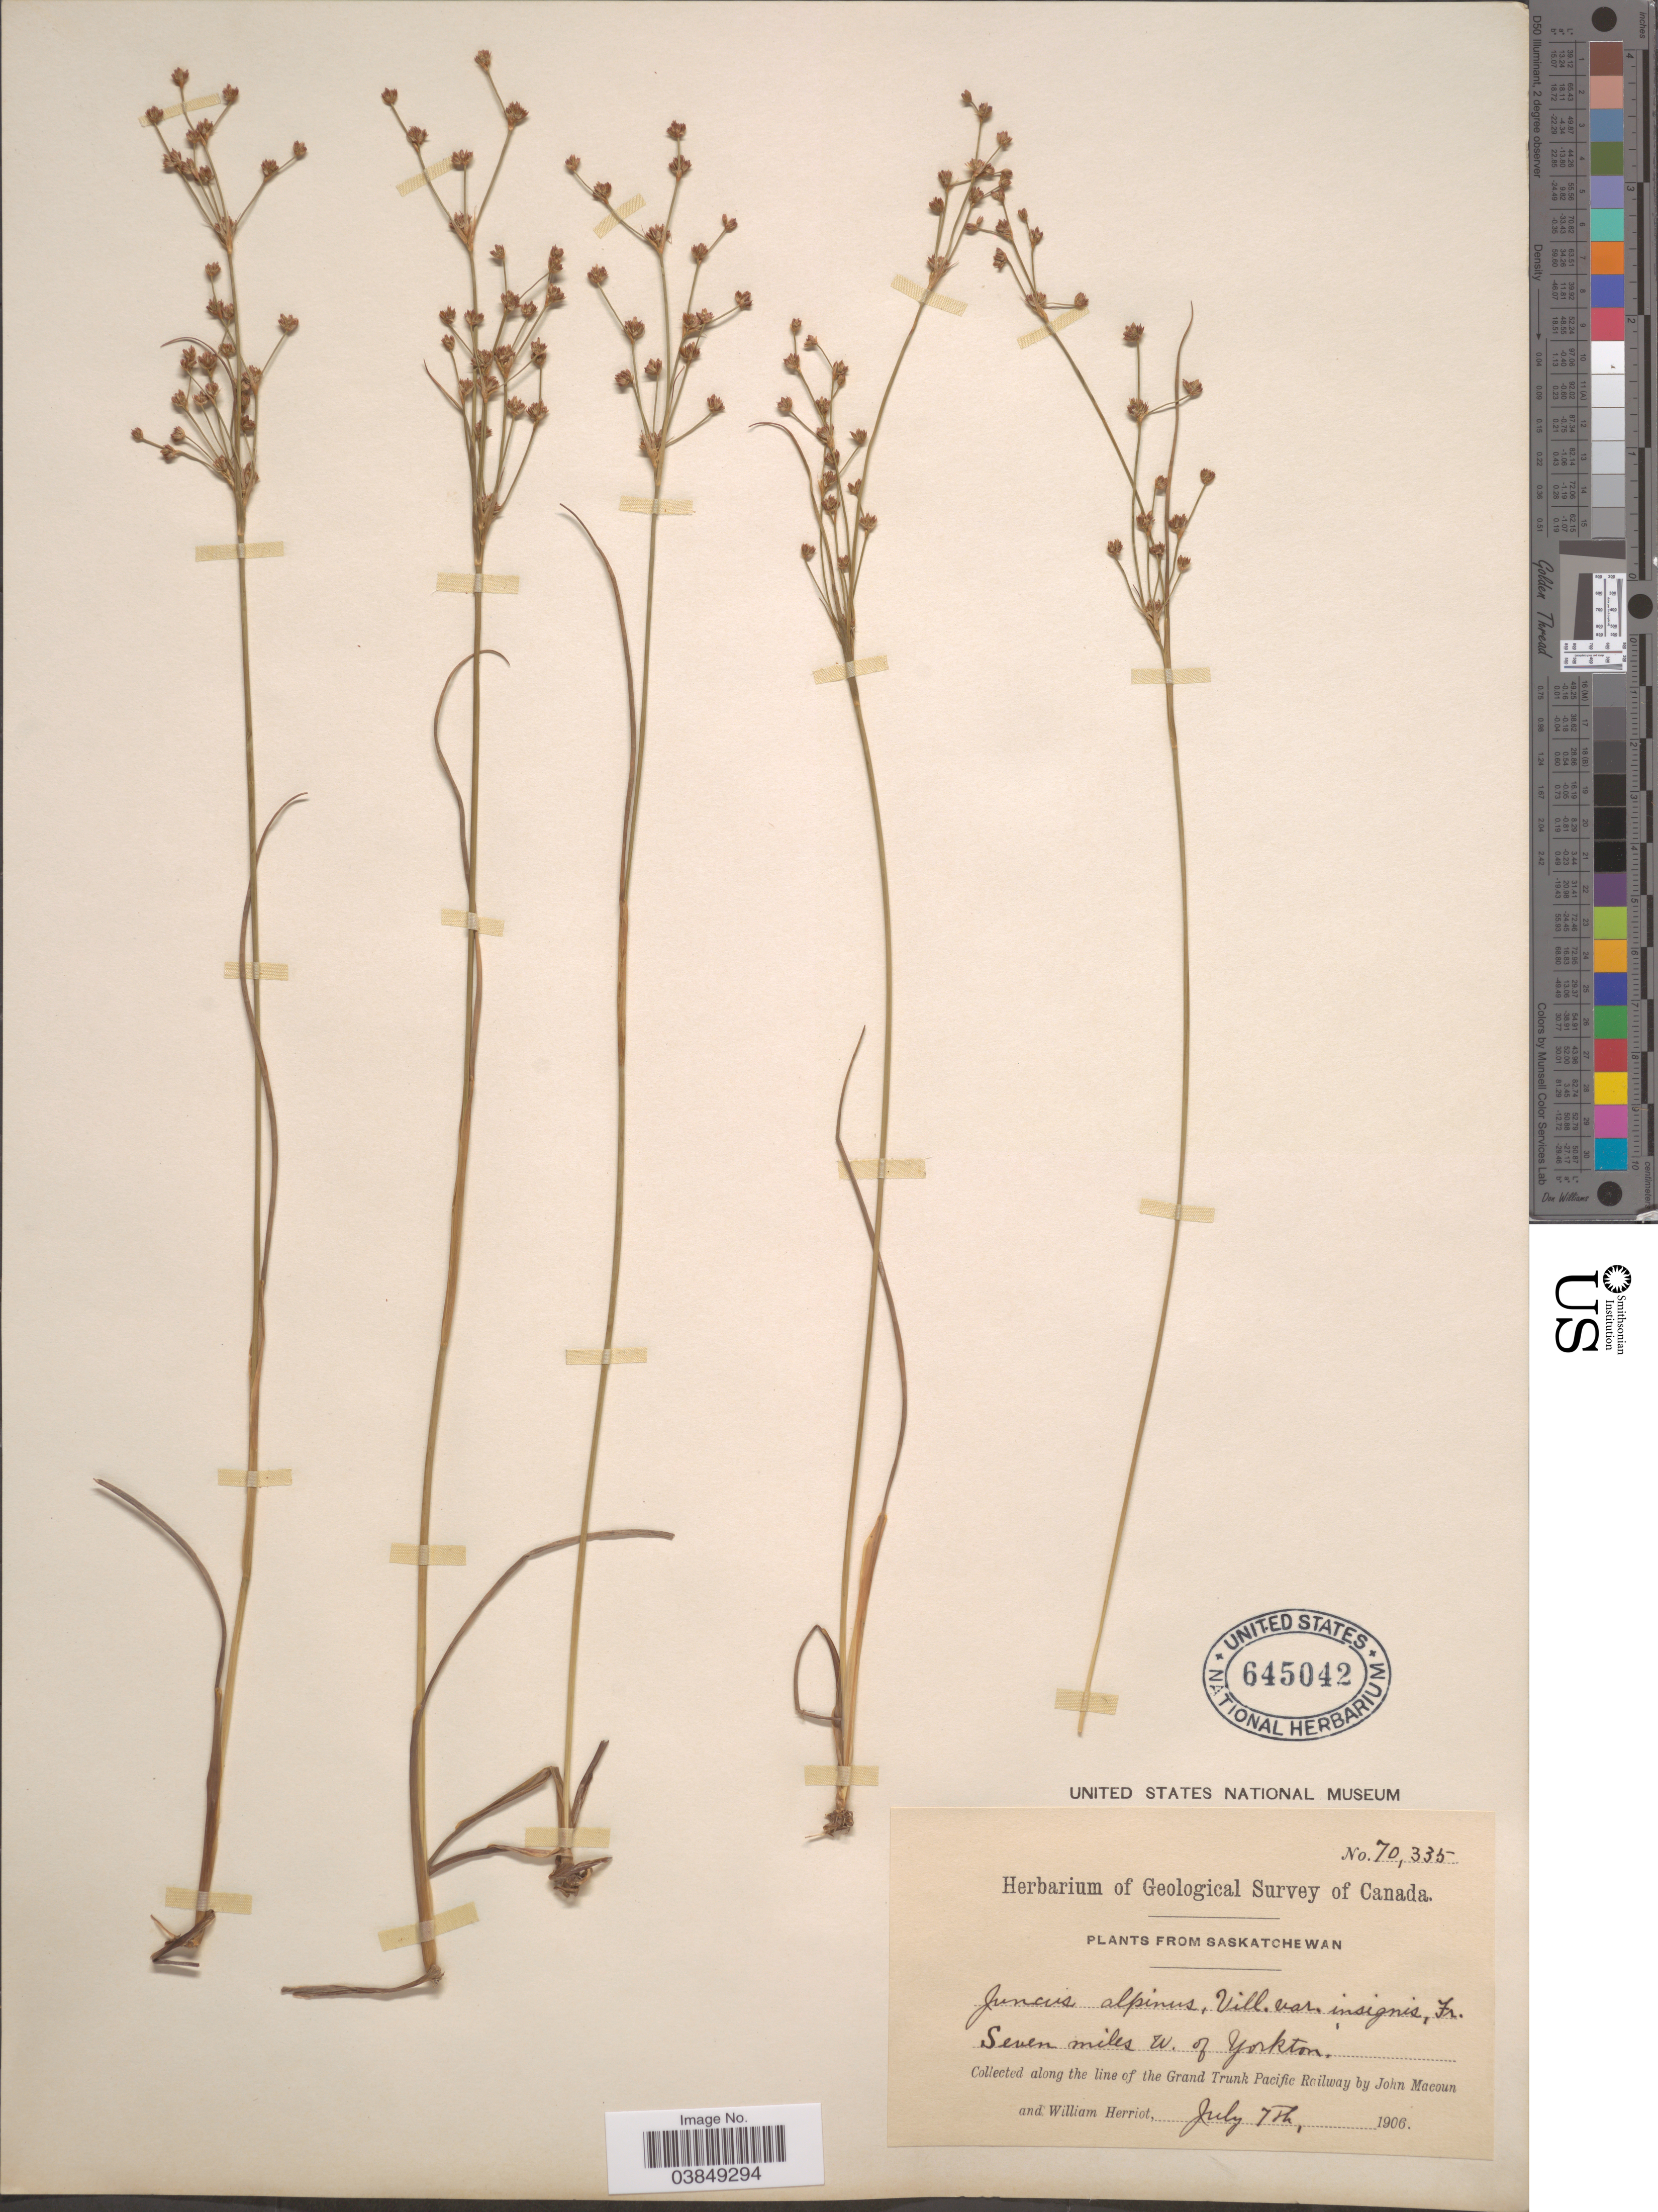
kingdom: Plantae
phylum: Tracheophyta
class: Liliopsida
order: Poales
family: Juncaceae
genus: Juncus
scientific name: Juncus richardsonianus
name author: Schult. & Schult. f.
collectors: J. Macoun & W. Herriot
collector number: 70335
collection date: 1906-07-07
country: Canada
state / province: Saskatchewan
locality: Seven miles W. of Yorkton. Along the line of the Grand Trunk Pacific Railway.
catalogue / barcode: US 645042